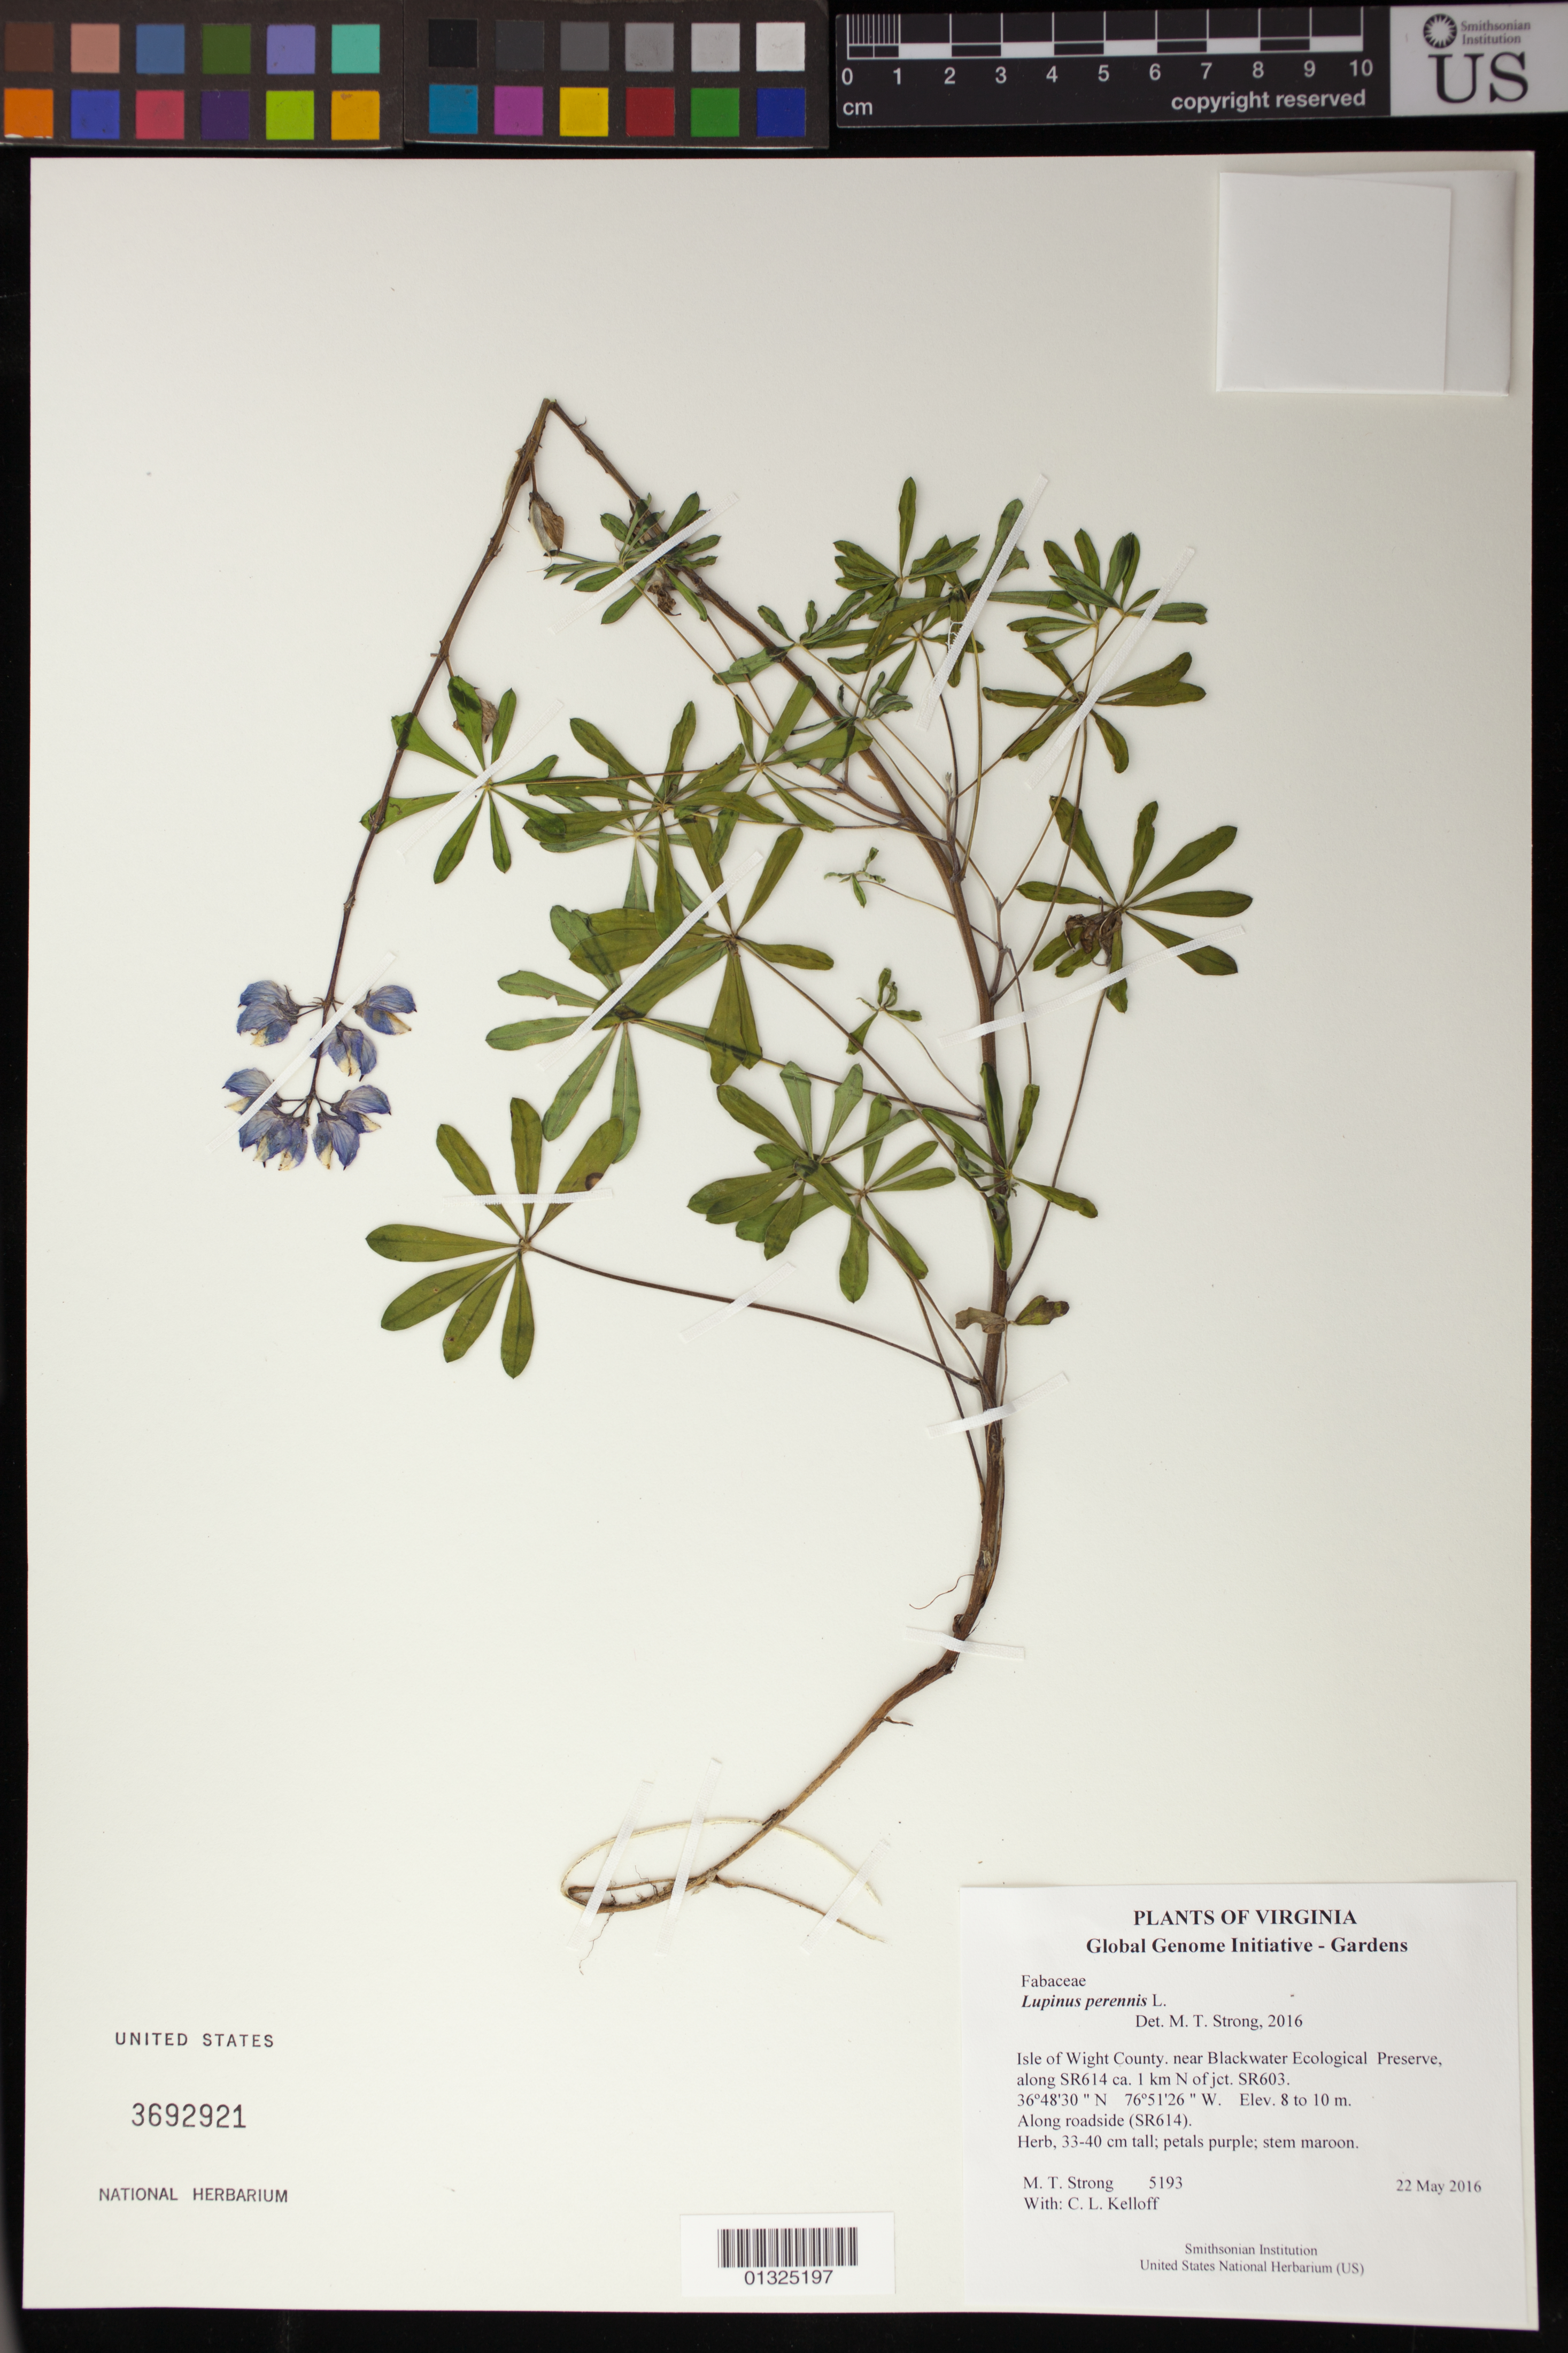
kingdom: Plantae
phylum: Tracheophyta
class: Magnoliopsida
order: Fabales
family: Fabaceae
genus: Lupinus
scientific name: Lupinus perennis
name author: L.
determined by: Strong, Mark T., (BOT), Smithsonian Institution - National Museum of Natural History (UNITED STATES)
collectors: M. T. Strong & C. L. Kelloff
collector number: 5193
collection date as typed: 22 May 2016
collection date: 2016-05-22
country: United States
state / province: Virginia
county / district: Isle of Wight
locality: near Blackwater Ecological Preserve, along SR614 ca. 1 km N of jct SR603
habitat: Along roadside (SR614)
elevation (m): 8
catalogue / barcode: US 3692921